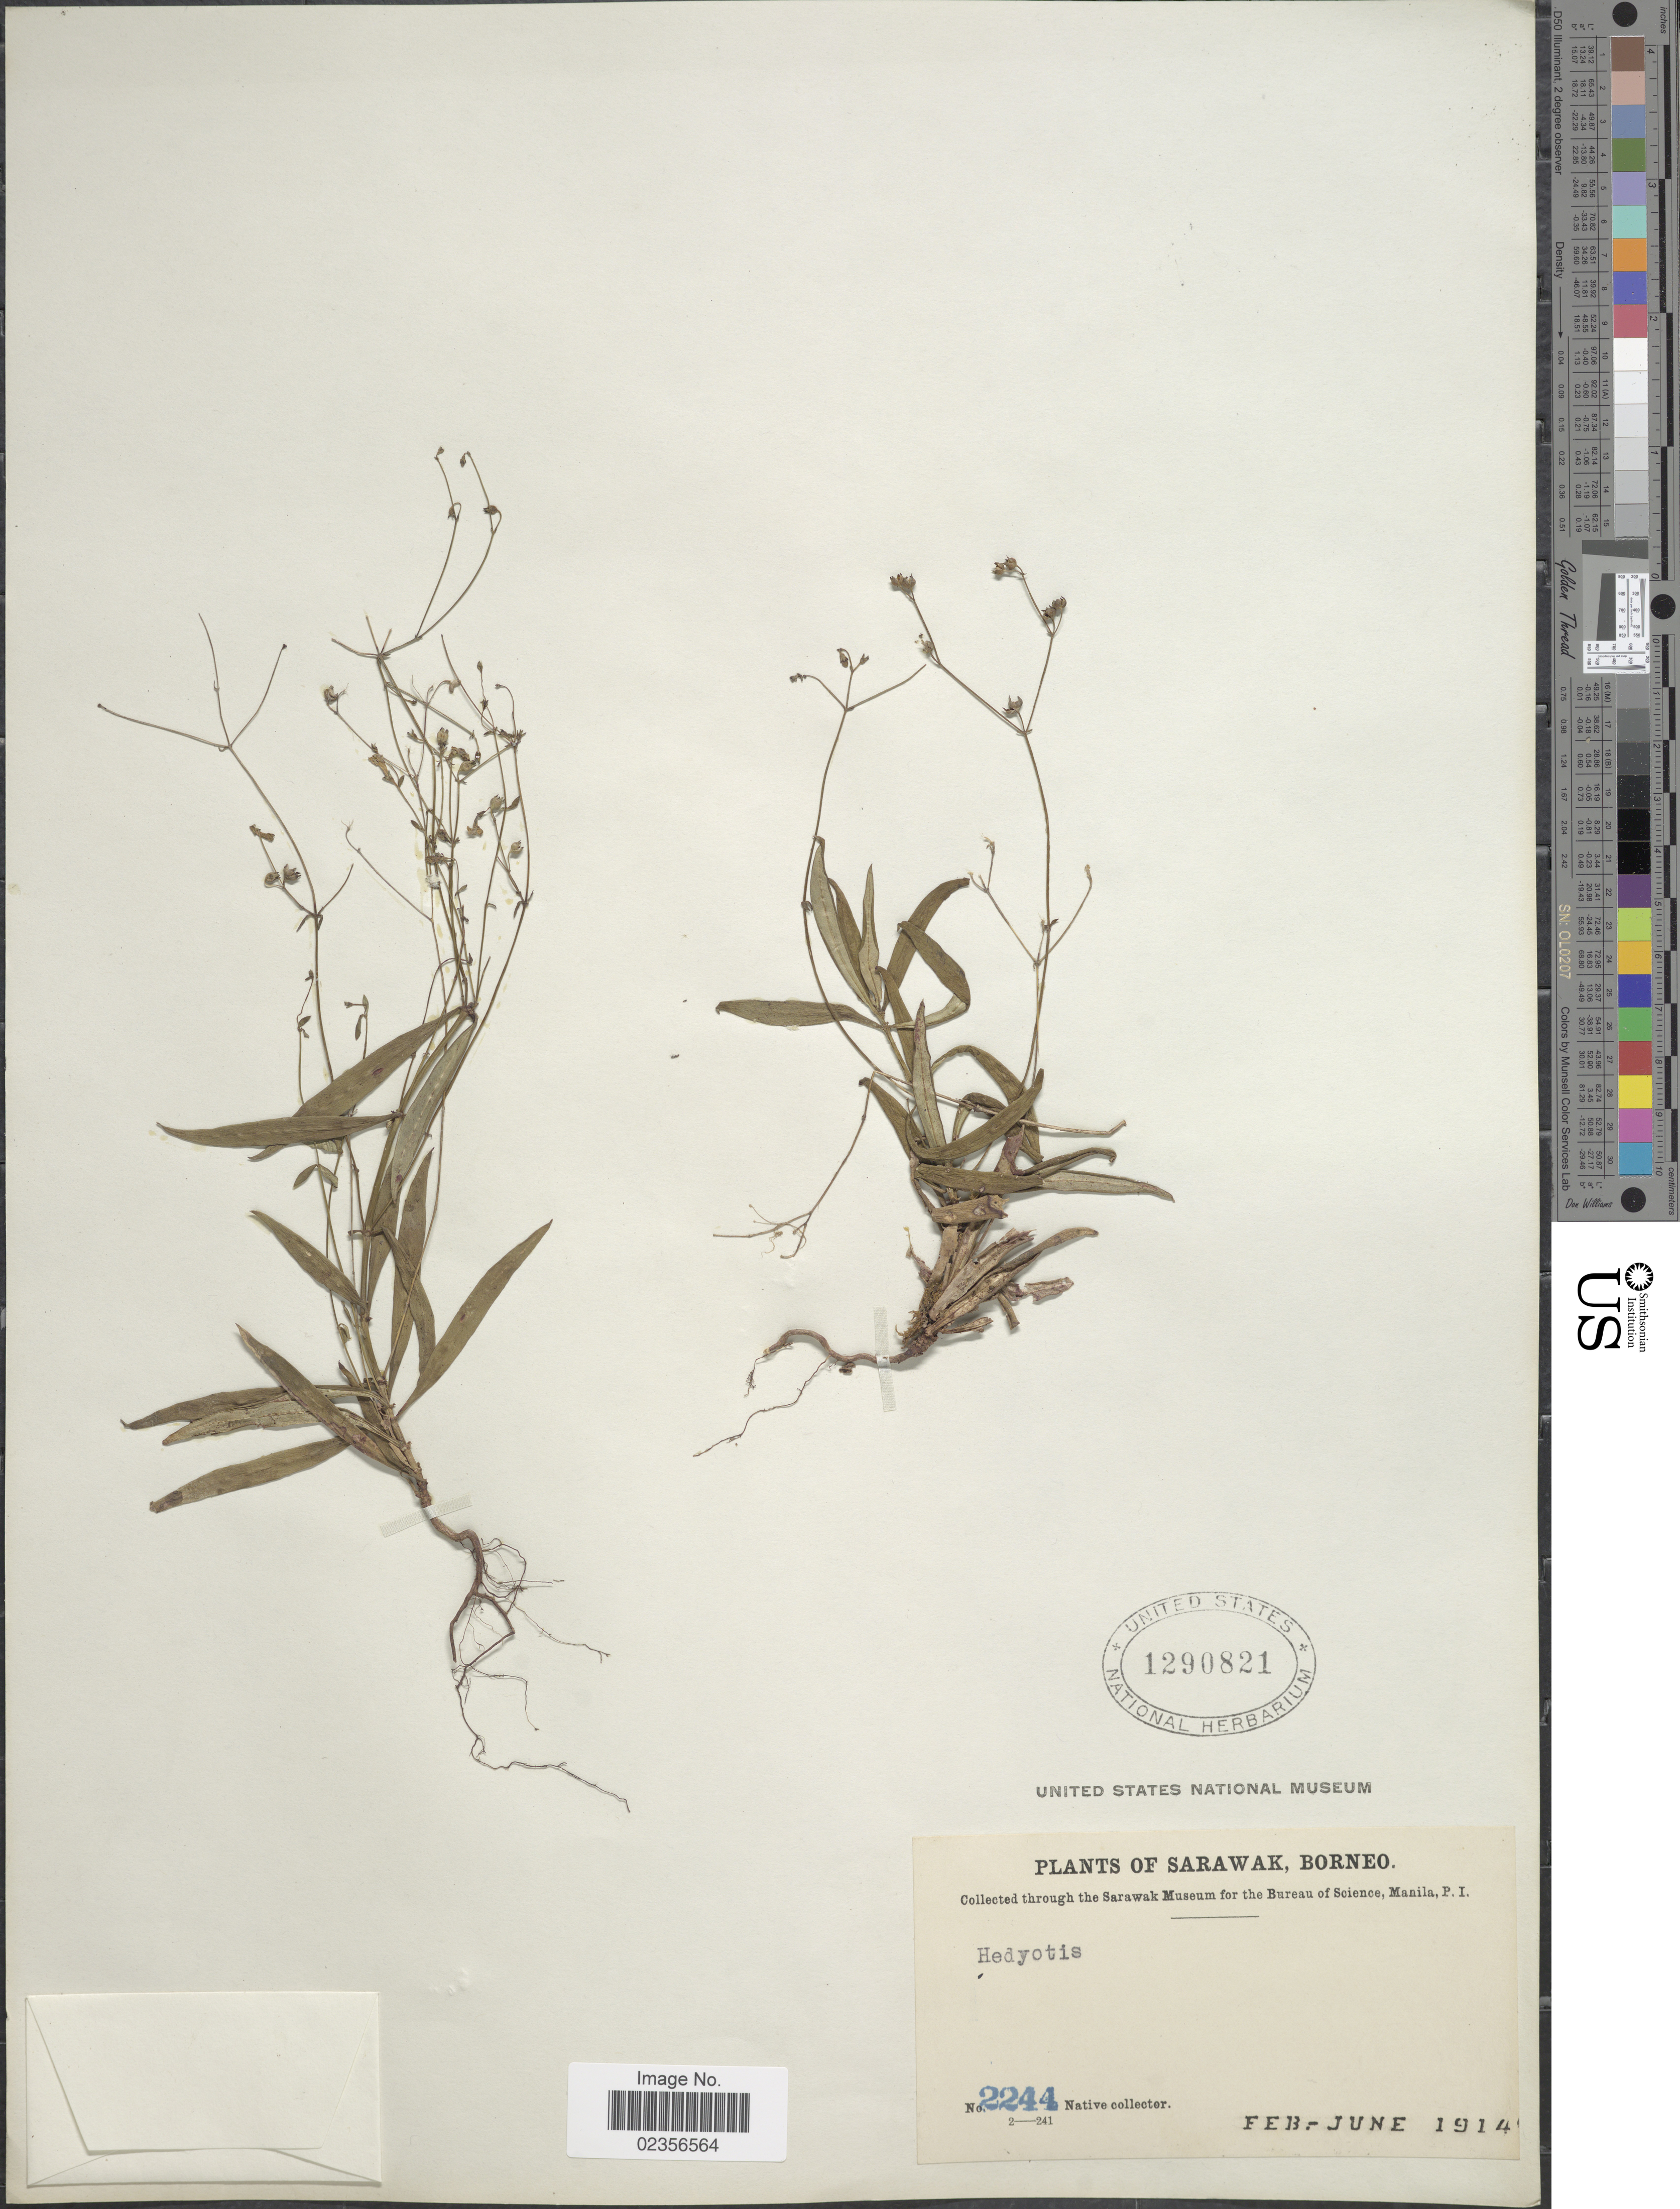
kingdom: Plantae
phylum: Tracheophyta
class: Magnoliopsida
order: Gentianales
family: Rubiaceae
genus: Hedyotis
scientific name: Hedyotis sp.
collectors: Native collector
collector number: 2244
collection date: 1914-02/1914-06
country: Malaysia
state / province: Sarawak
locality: Borneo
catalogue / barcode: US 1290821